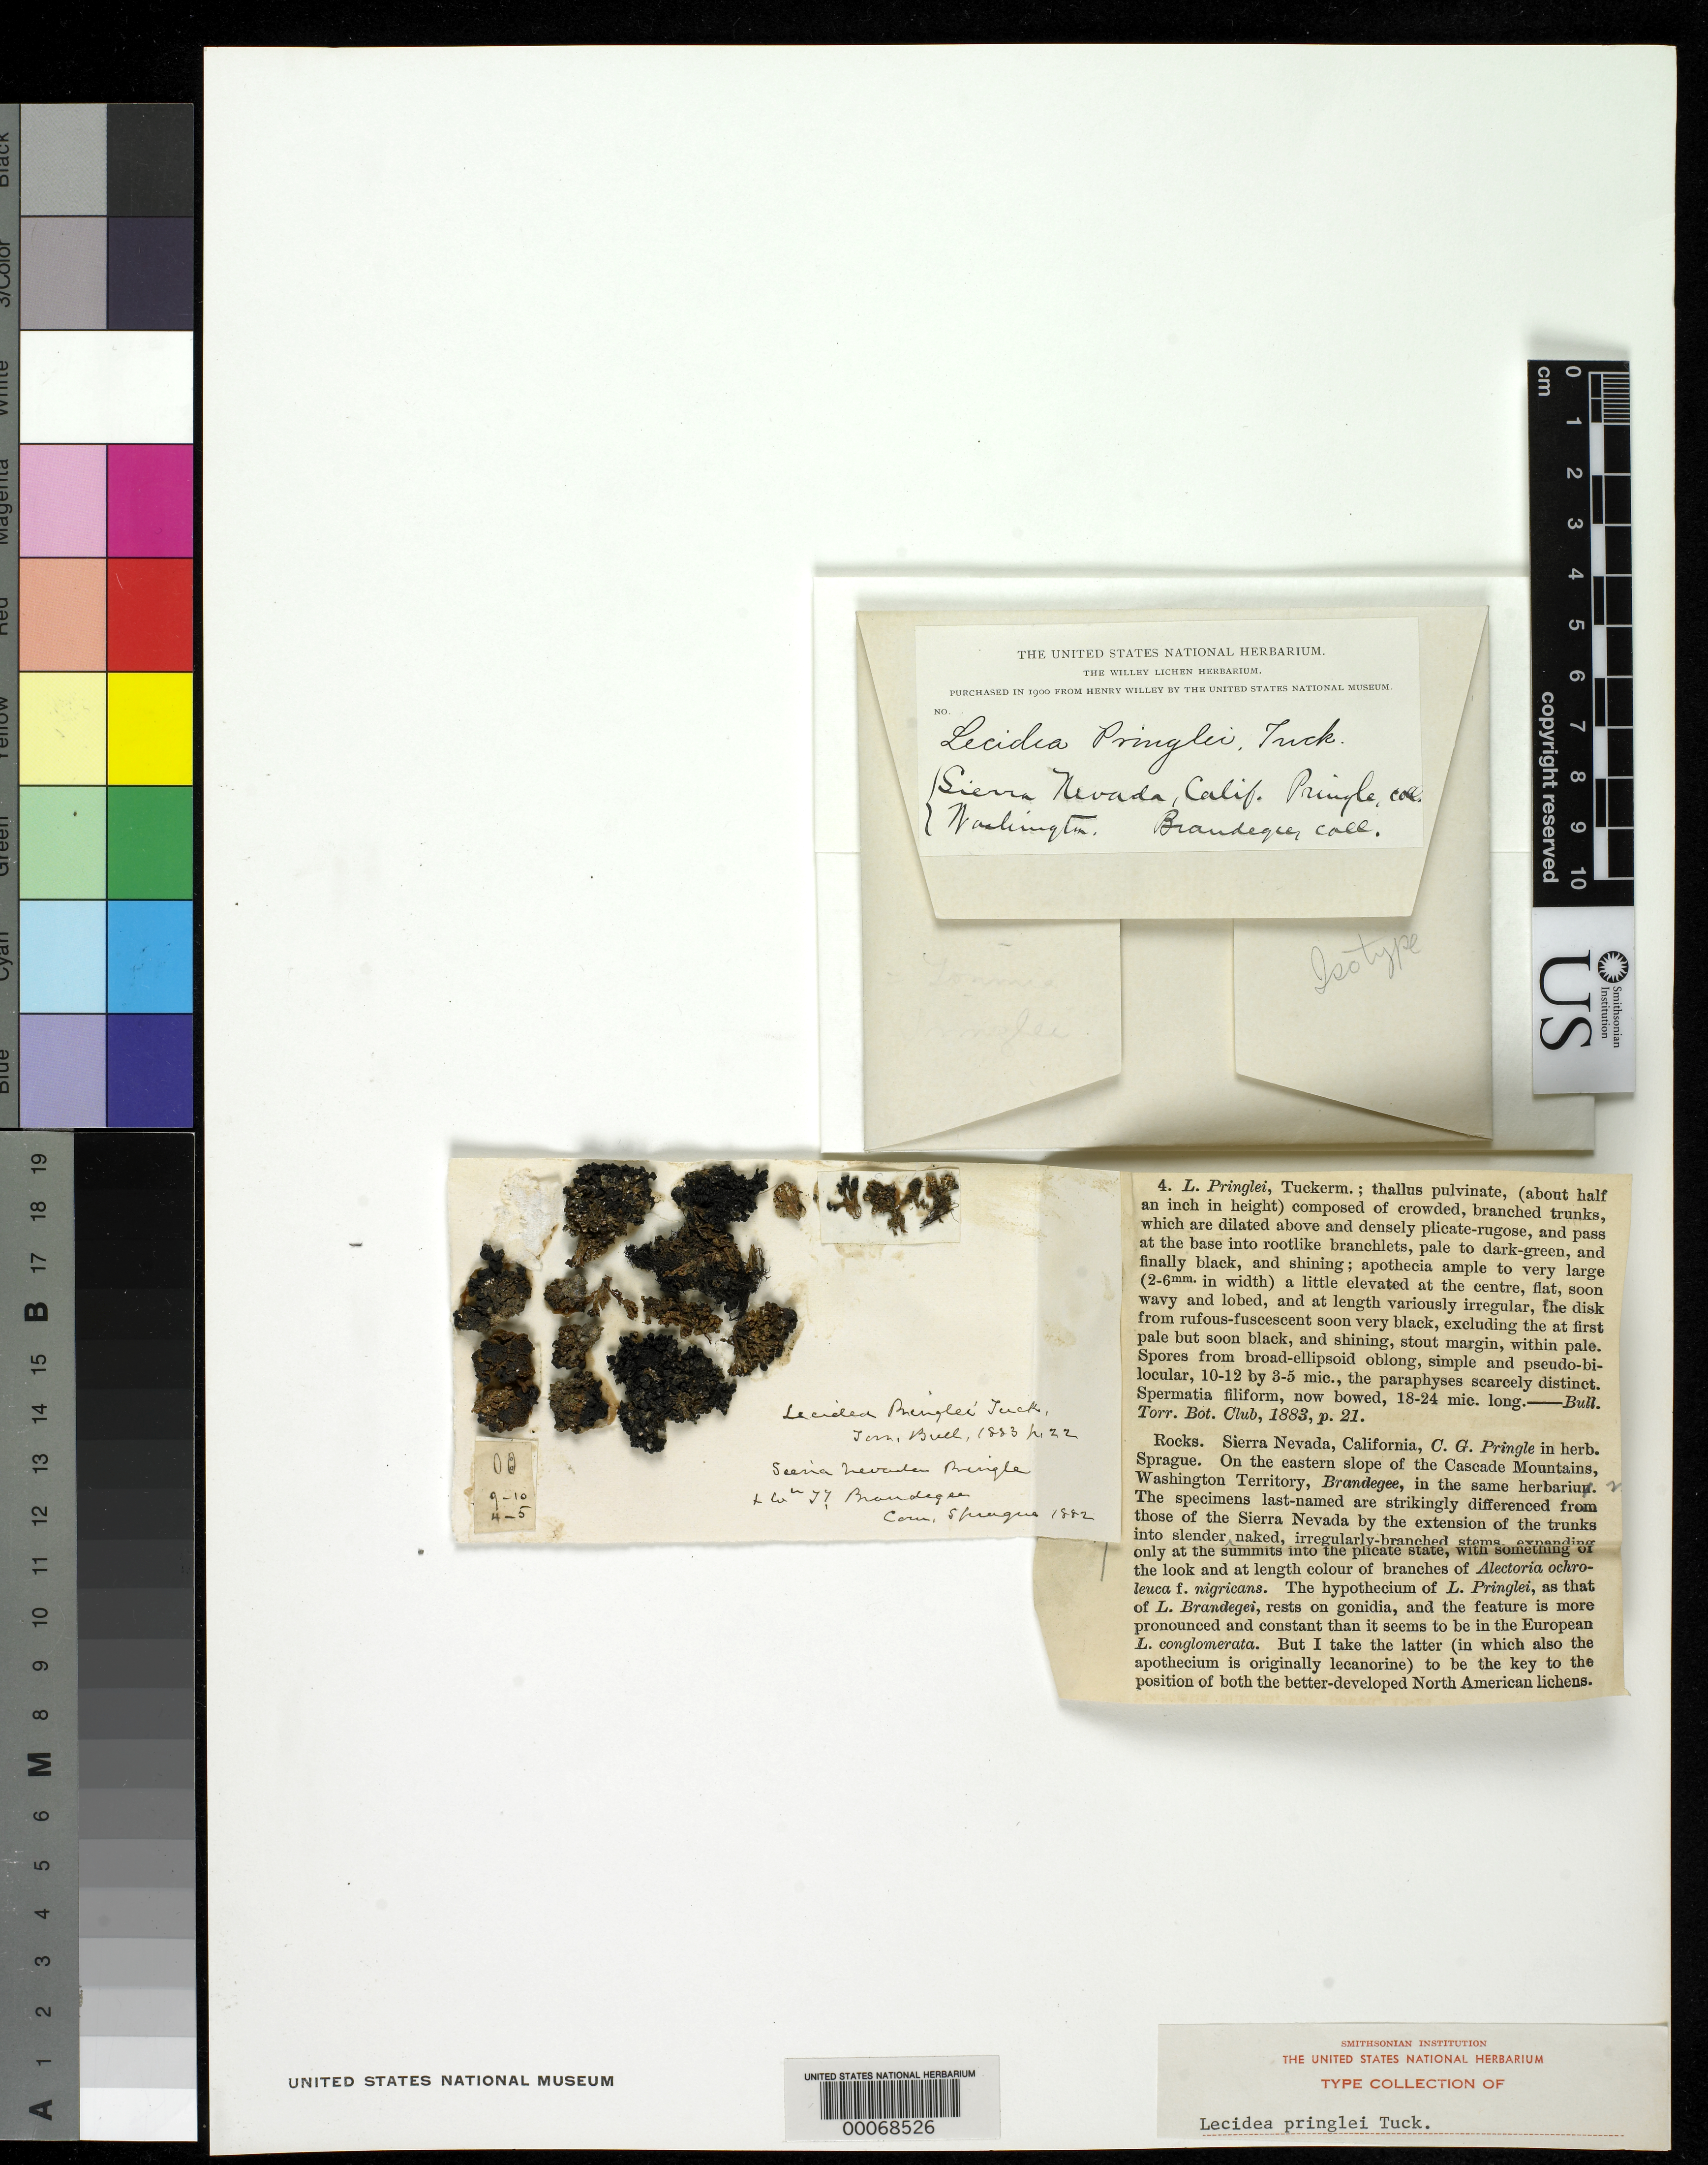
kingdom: Fungi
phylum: Ascomycota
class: Lecanoromycetes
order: Lecideales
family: Lecideaceae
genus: Lecidea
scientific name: Lecidea pringlei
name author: Tuck.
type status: Isotype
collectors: C. G. Pringle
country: United States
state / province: California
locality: Sierra Nevada Mts.